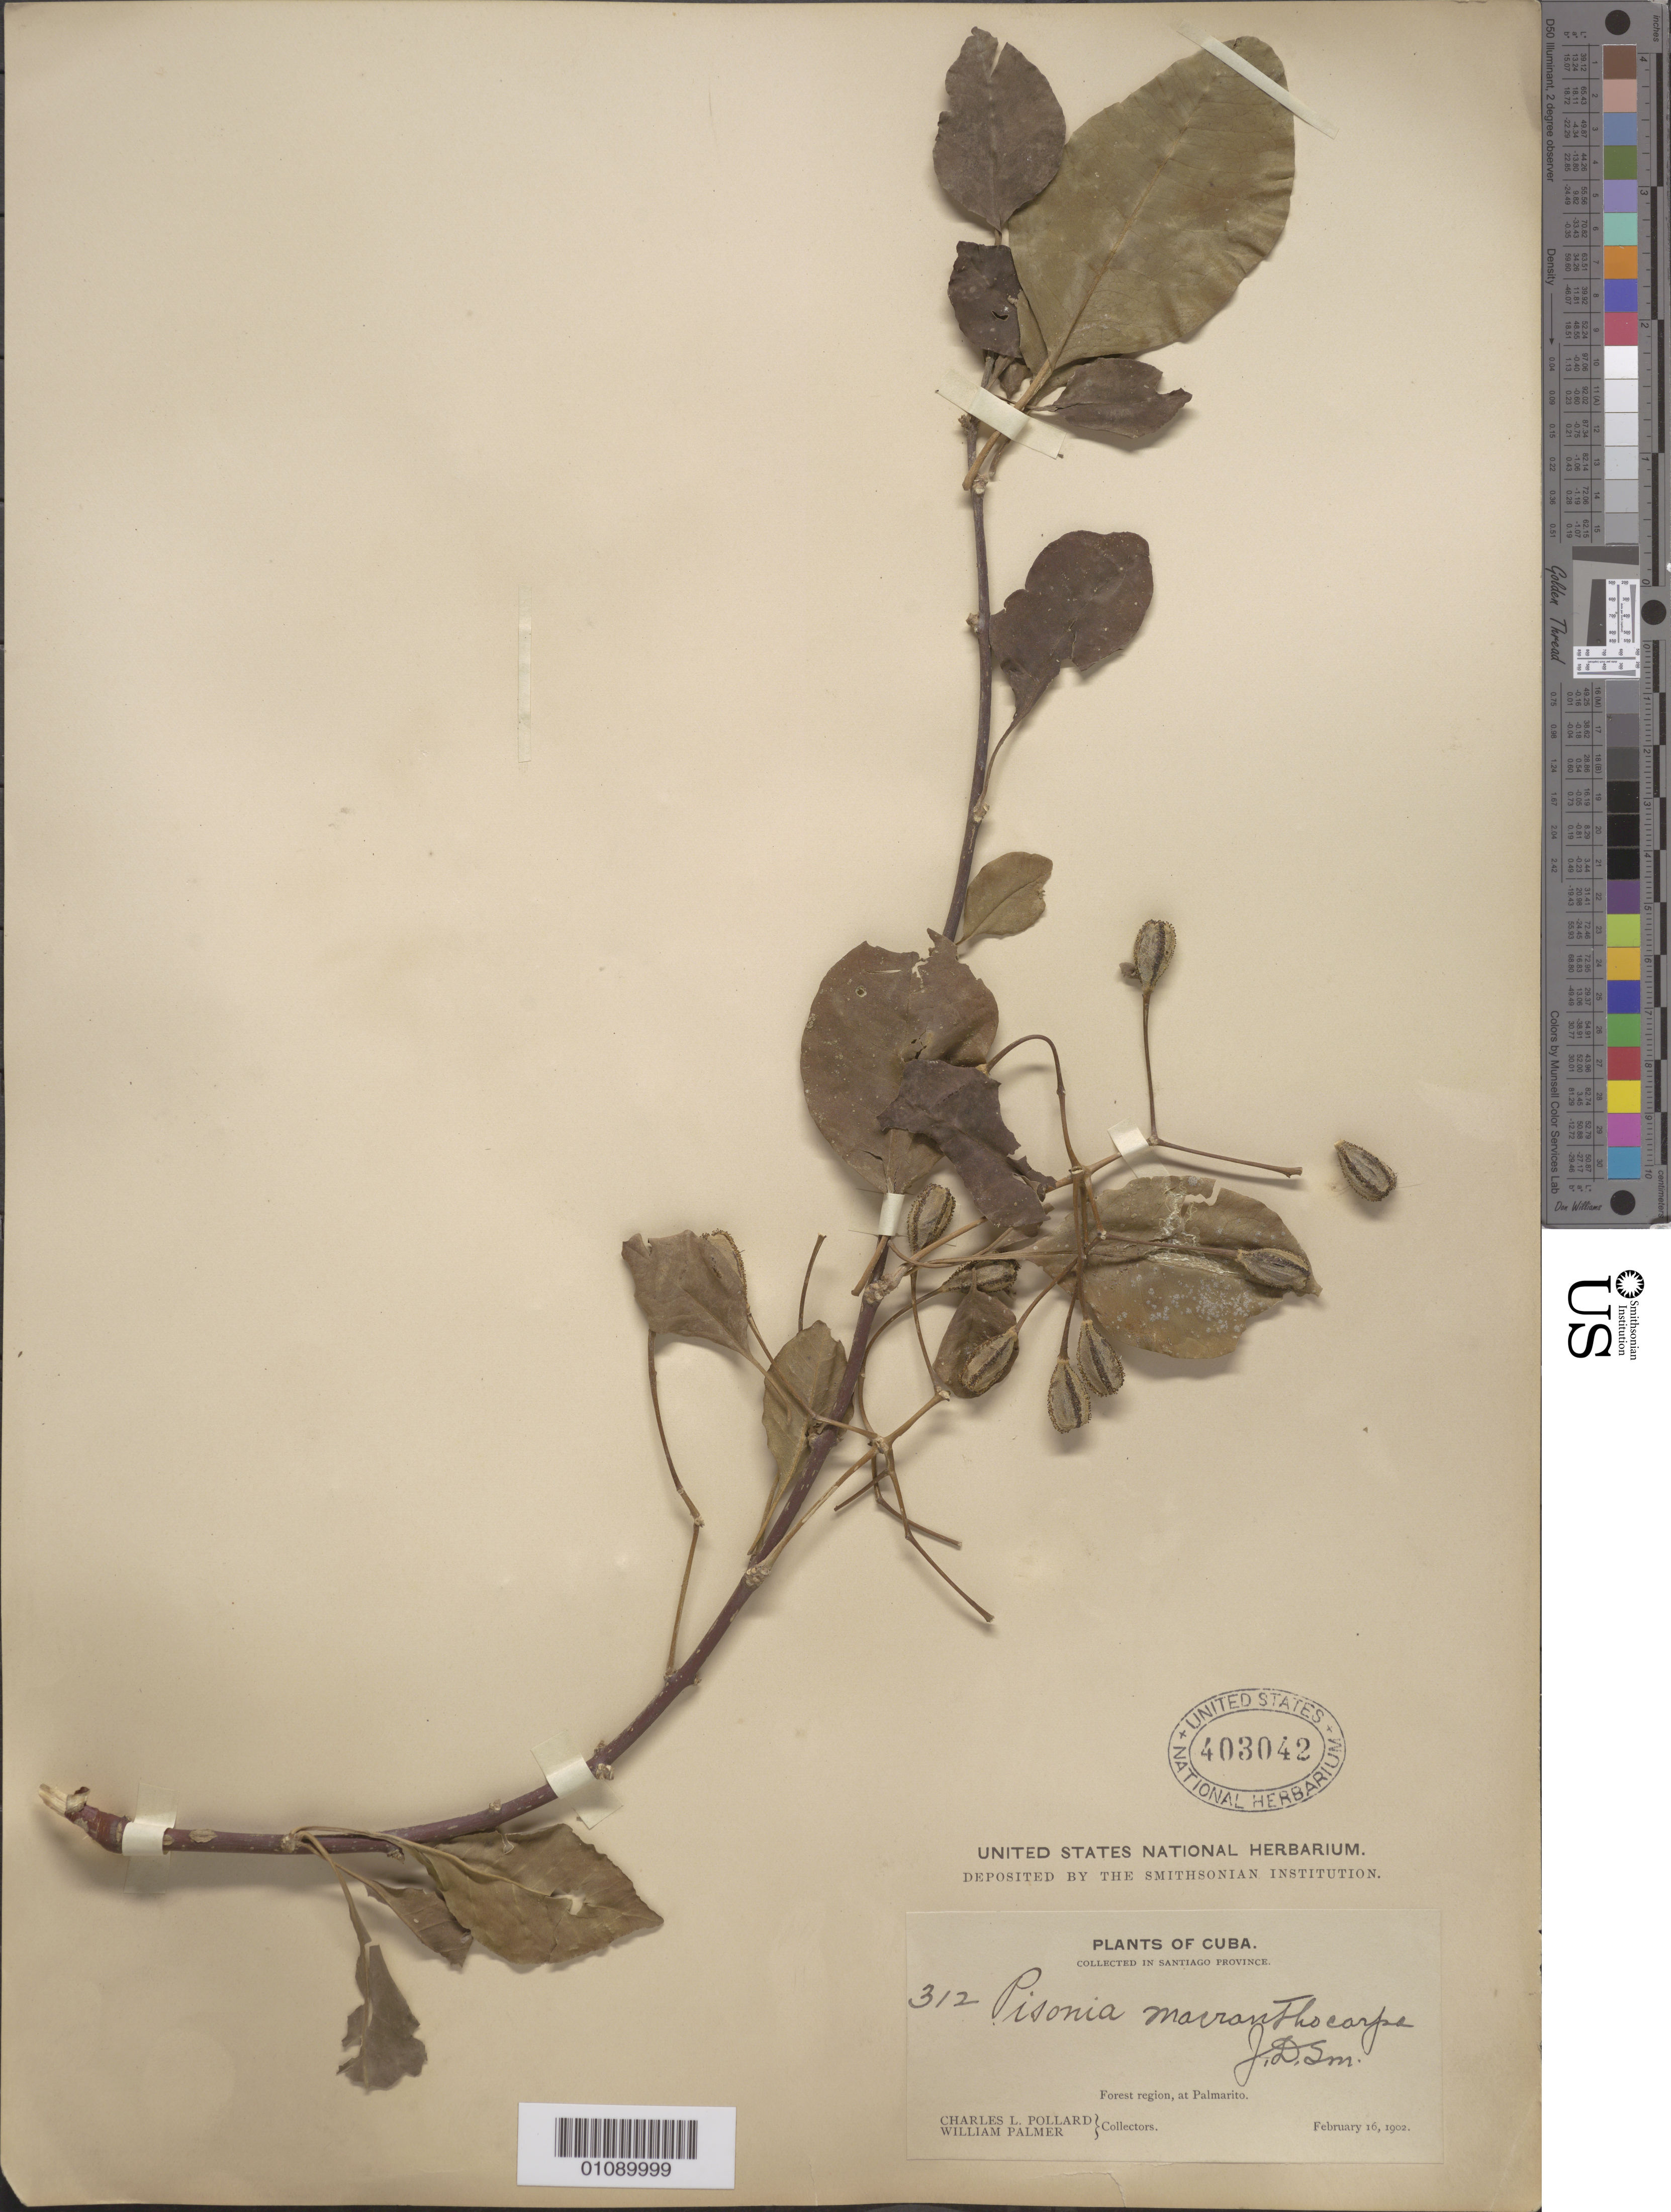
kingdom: Plantae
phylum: Tracheophyta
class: Magnoliopsida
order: Caryophyllales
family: Nyctaginaceae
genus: Pisonia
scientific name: Pisonia macranthocarpa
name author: (Donn. Sm.) Donn. Sm.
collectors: C. L. Pollard & W. Palmer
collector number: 312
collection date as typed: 16 Feb 1902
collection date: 1902-02-16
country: Cuba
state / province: Santiago de Cuba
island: Cuba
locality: At Palmarito, Forest Region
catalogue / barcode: US 403042